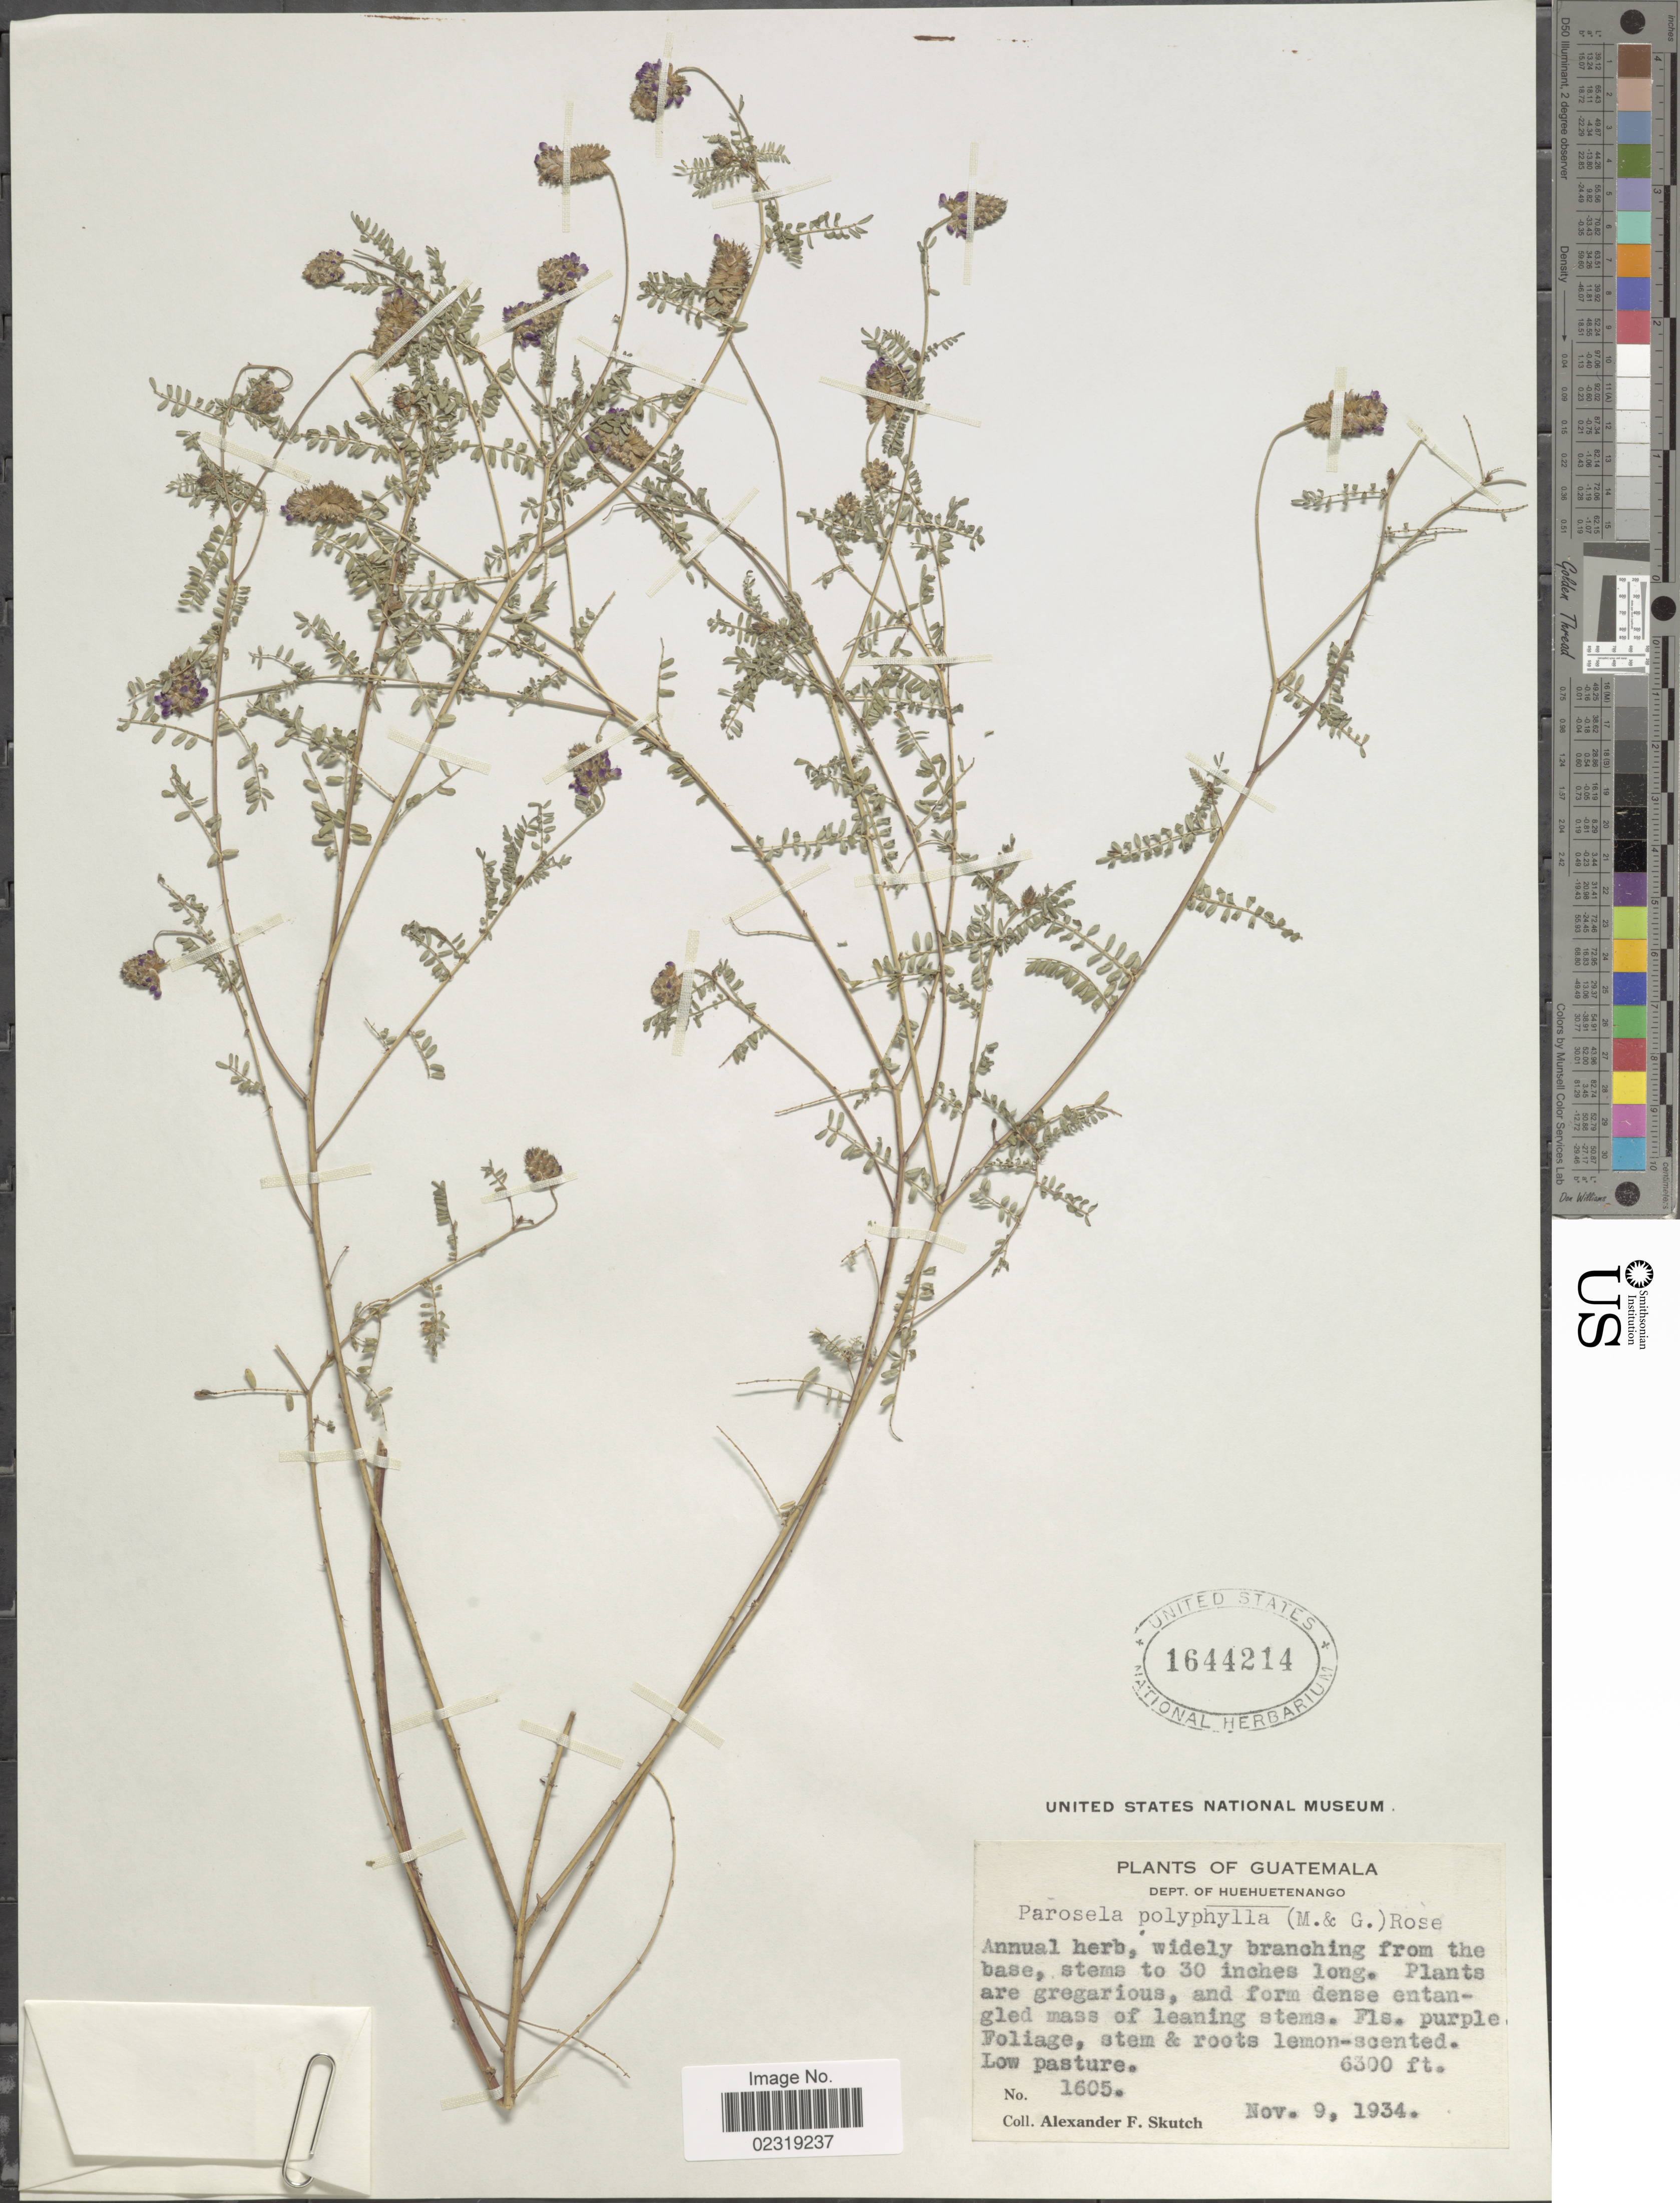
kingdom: Plantae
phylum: Tracheophyta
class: Magnoliopsida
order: Fabales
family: Fabaceae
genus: Dalea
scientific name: Dalea foliolosa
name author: (Aiton) Barneby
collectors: A. F. Skutch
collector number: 1605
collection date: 1934-11-09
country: Guatemala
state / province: Huehuetenango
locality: Dept. of Huehuetenango.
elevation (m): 1920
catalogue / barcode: US 1644214